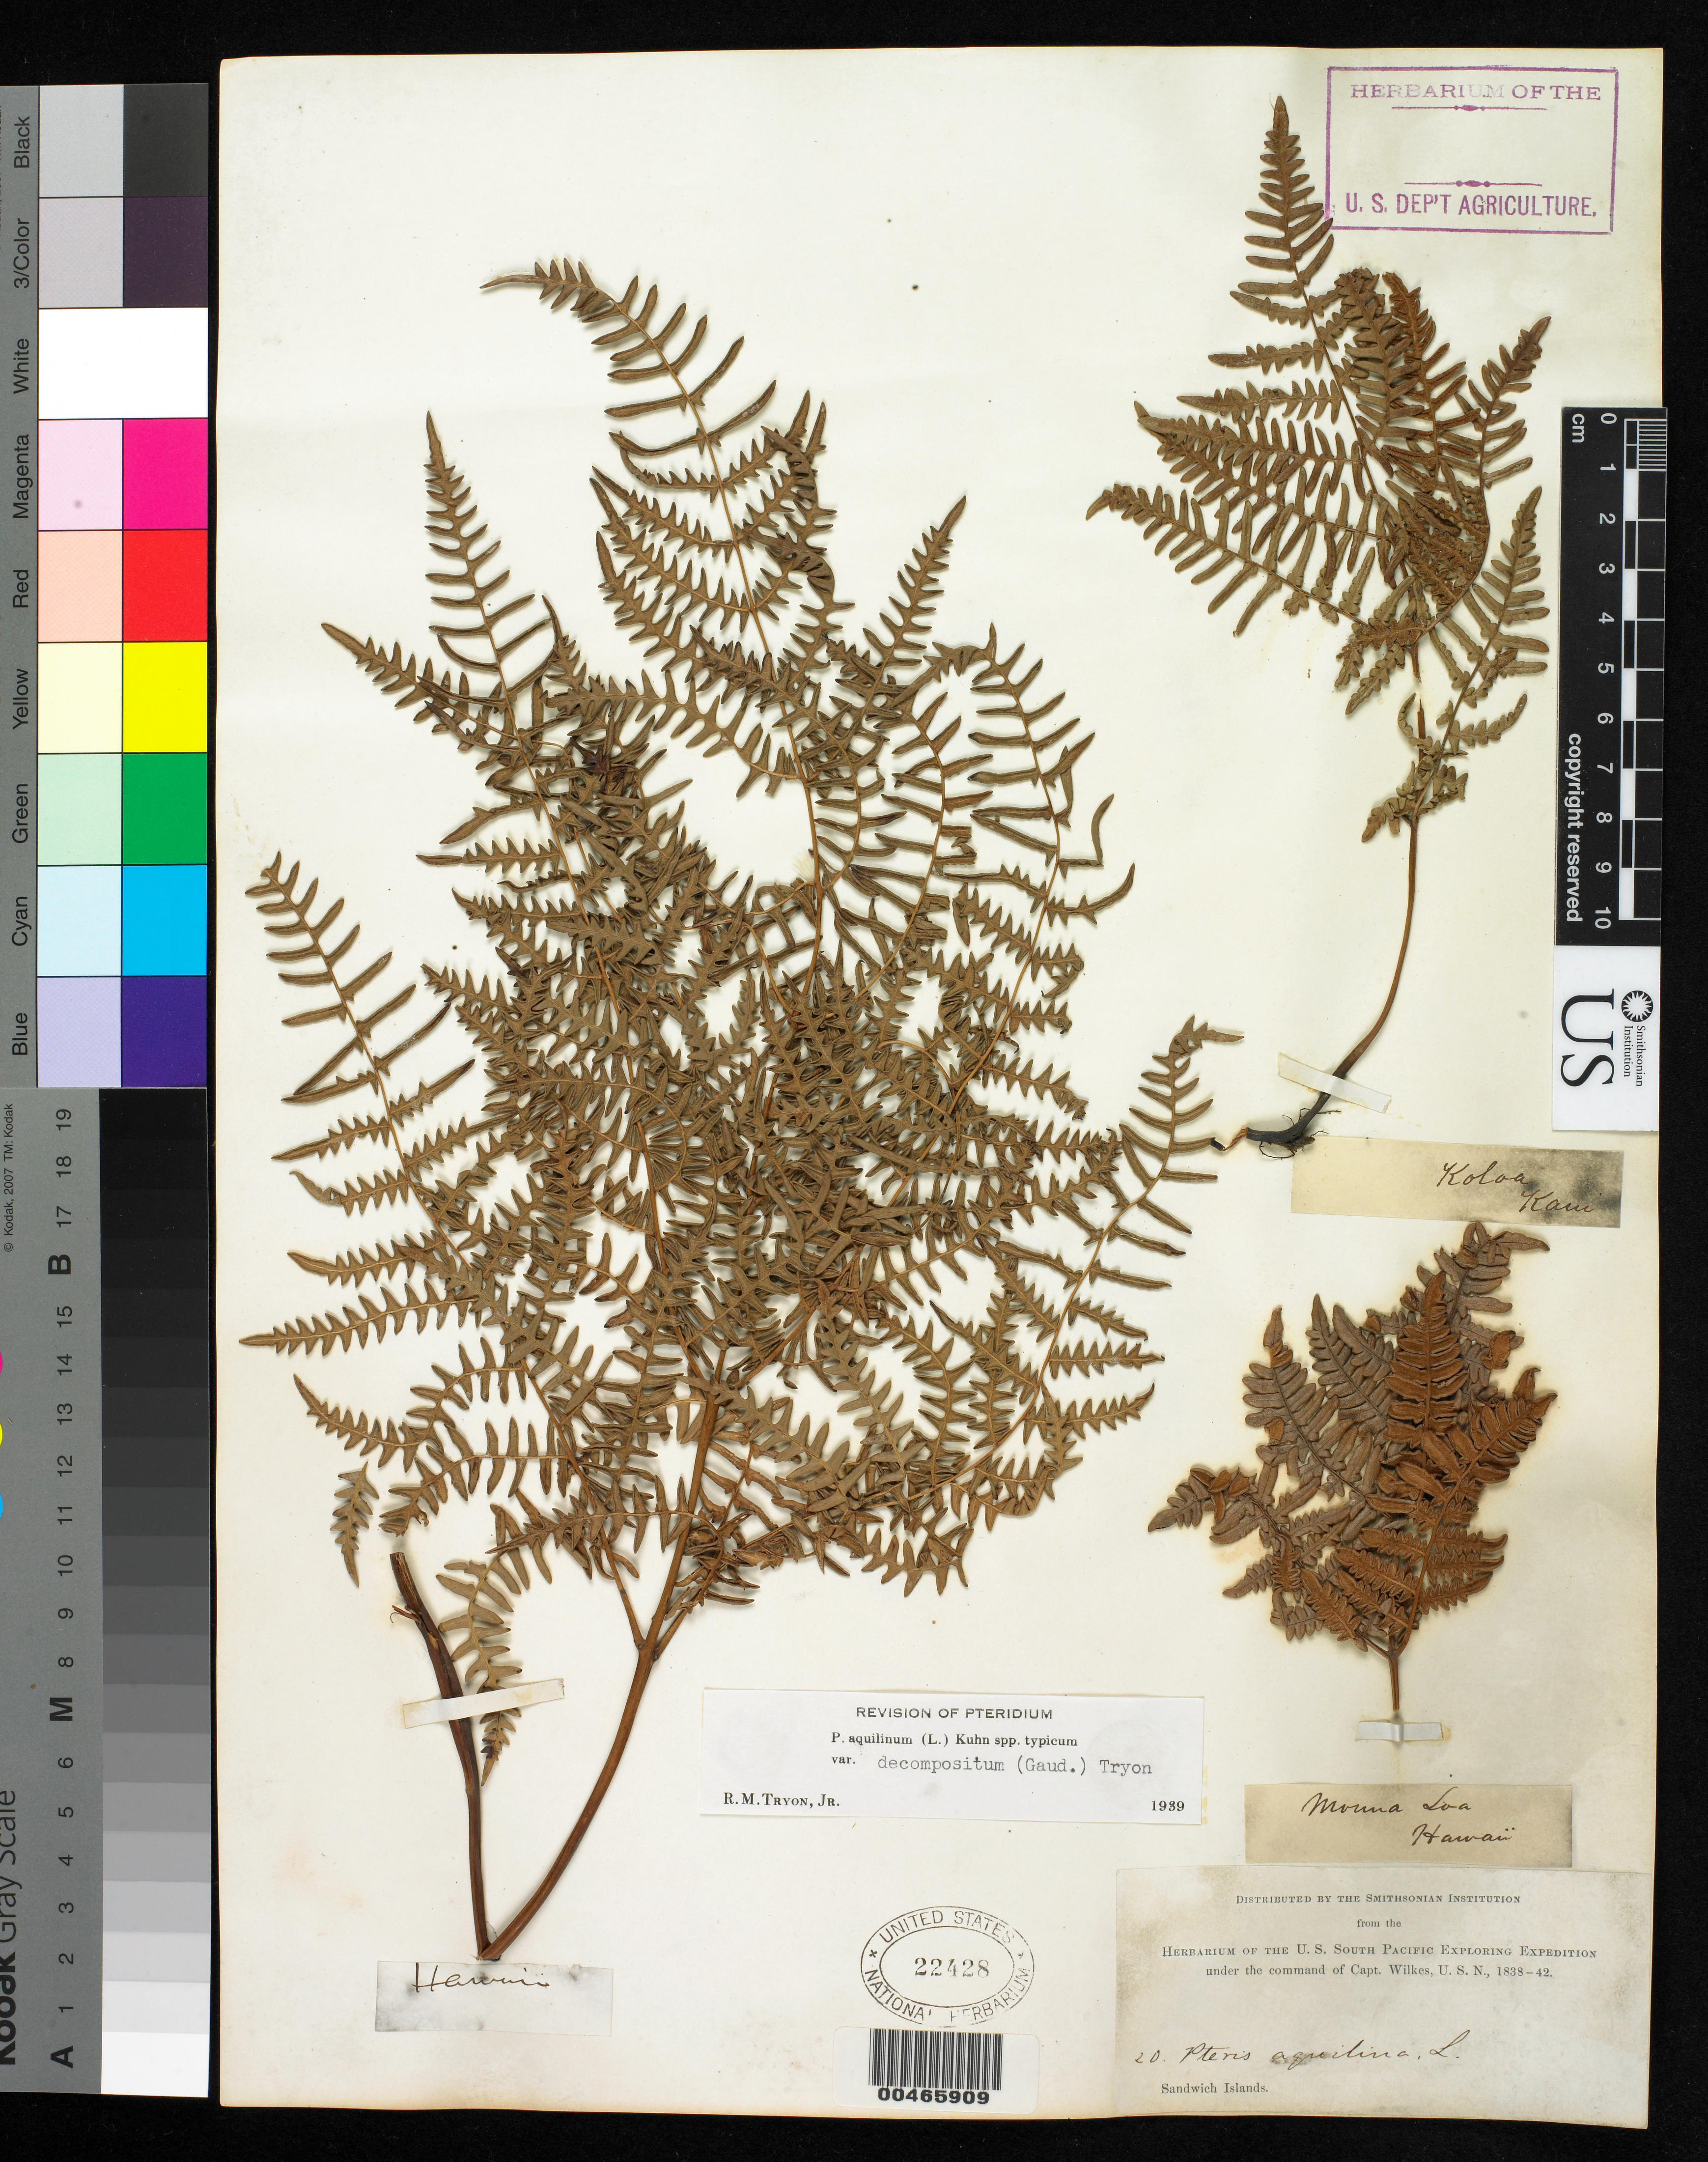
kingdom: Plantae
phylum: Tracheophyta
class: Polypodiopsida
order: Polypodiales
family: Dennstaedtiaceae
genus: Pteridium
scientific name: Pteridium aquilinum subsp. decompositum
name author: (Gaudich.) Lamoureux & J.A. Thomson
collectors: Wilkes Explor. Exped.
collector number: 20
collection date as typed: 1838 to -- --- 1842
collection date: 1838/1842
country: United States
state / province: Hawaii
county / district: Kauai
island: Hawaii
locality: Mixed localities; including Koloa, Kauai and Mauna Loa.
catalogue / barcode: US 22428